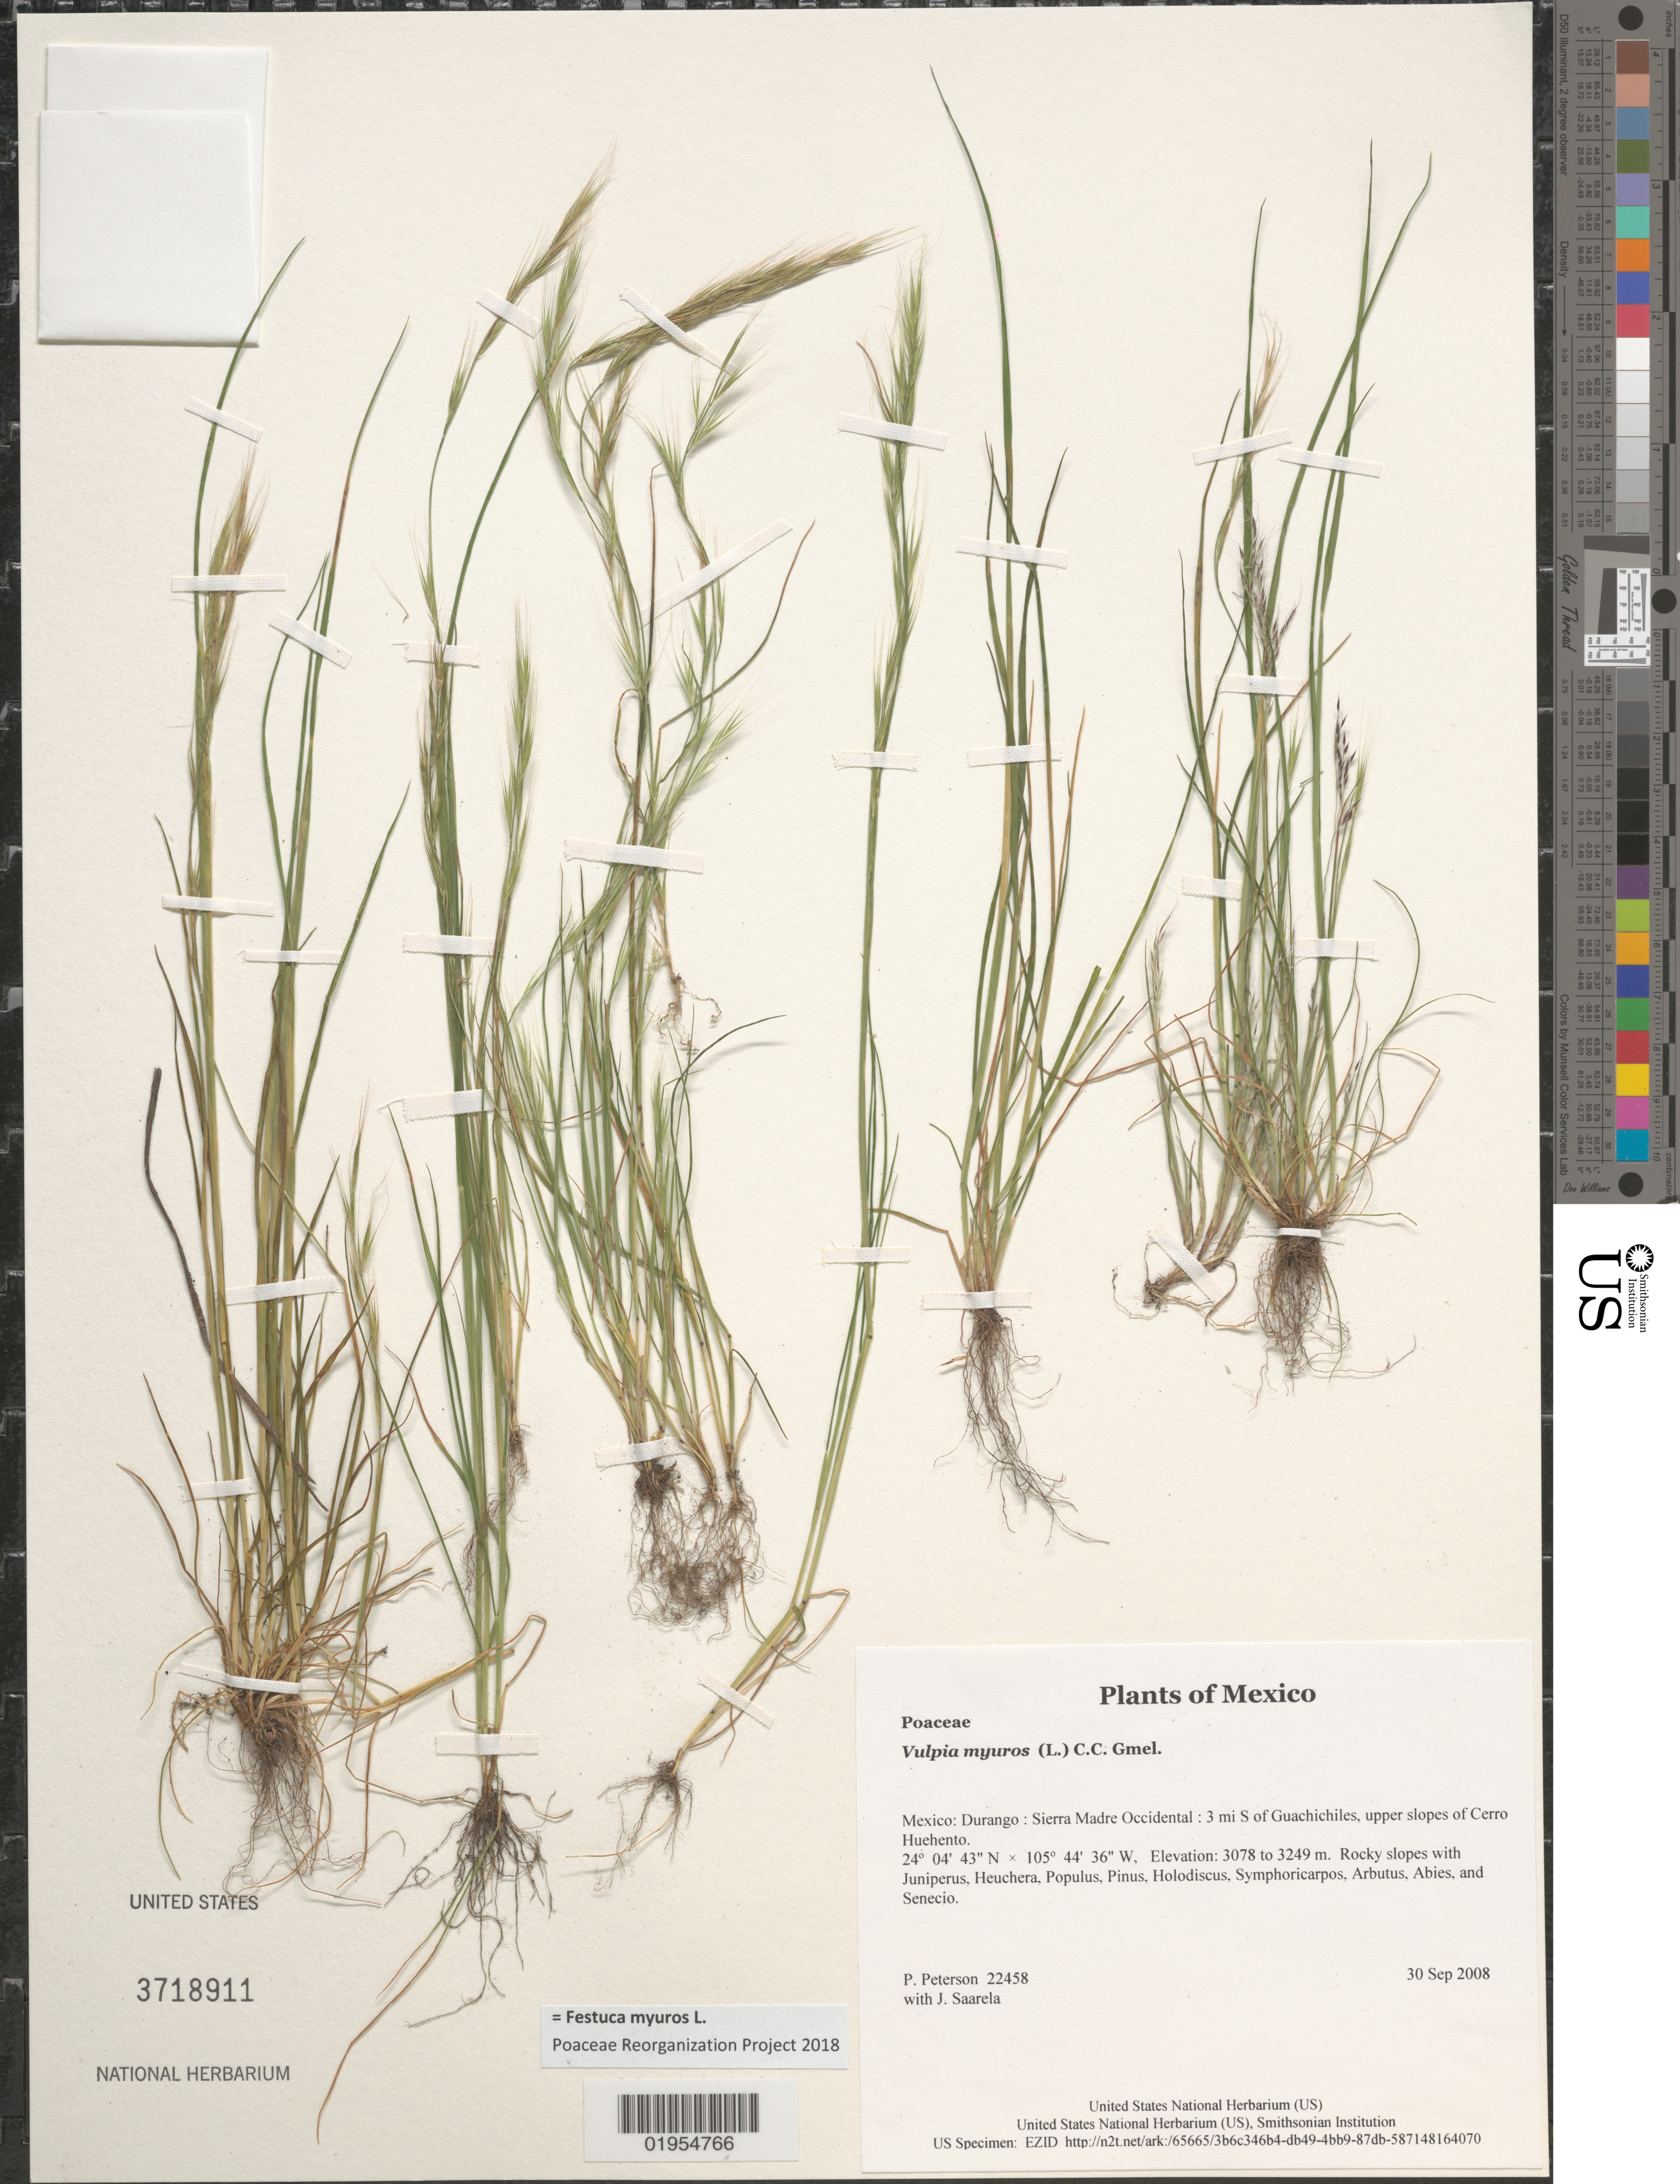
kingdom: Plantae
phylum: Tracheophyta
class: Liliopsida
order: Poales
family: Poaceae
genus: Festuca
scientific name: Festuca myuros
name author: L.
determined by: Poaceae Reorganization Project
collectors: P. M. Peterson & J. Saarela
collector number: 22458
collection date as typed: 30 Sep 2008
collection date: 2008-09-30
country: Mexico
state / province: Durango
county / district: Sierra Madre Occidental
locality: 3 mi S of Guachichiles, upper slopes of Cerro Huehento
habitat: Rocky slopes with Juniperus, Heuchera, Populus, Pinus, Holodiscus, Symphoricarpos, Arbutus, Abies, and Senecio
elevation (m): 3078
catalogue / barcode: US 3718911